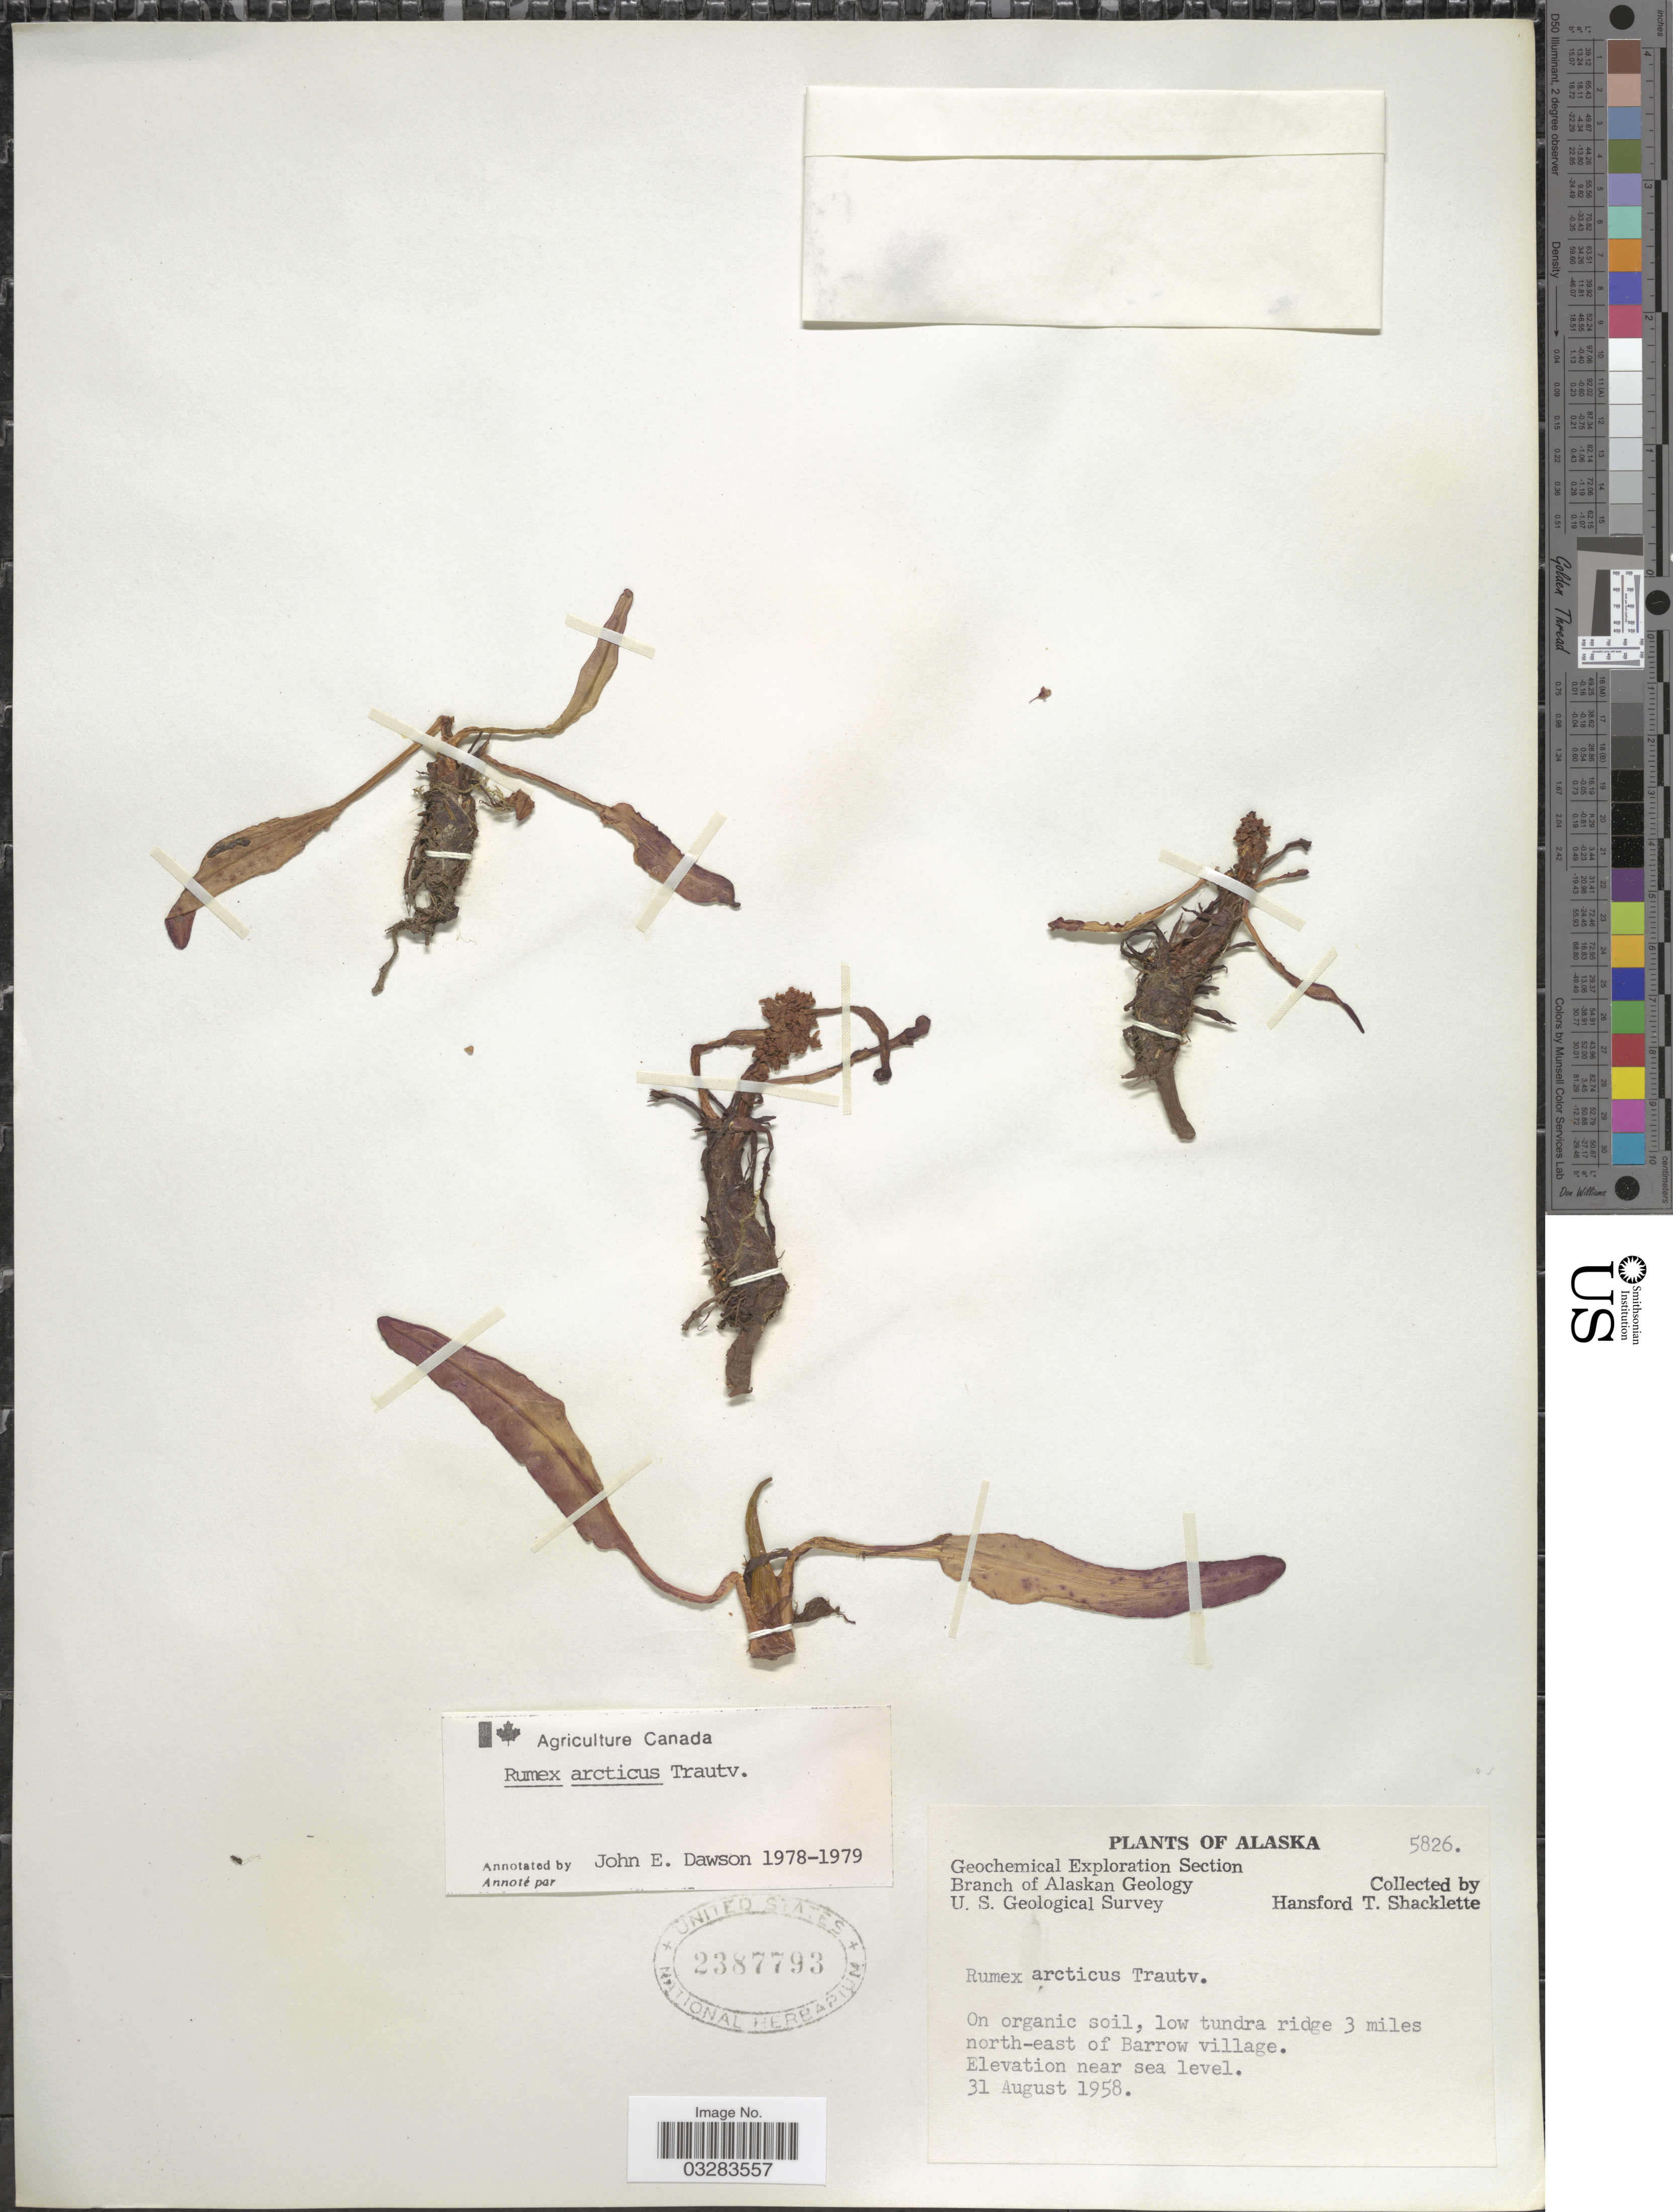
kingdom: Plantae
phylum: Tracheophyta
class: Magnoliopsida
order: Caryophyllales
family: Polygonaceae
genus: Rumex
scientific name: Rumex arcticus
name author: Trautv.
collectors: H. Shacklette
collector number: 5826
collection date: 1958-08-31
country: United States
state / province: Alaska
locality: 3 miles north-east of Barrow village.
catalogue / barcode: US 2387793